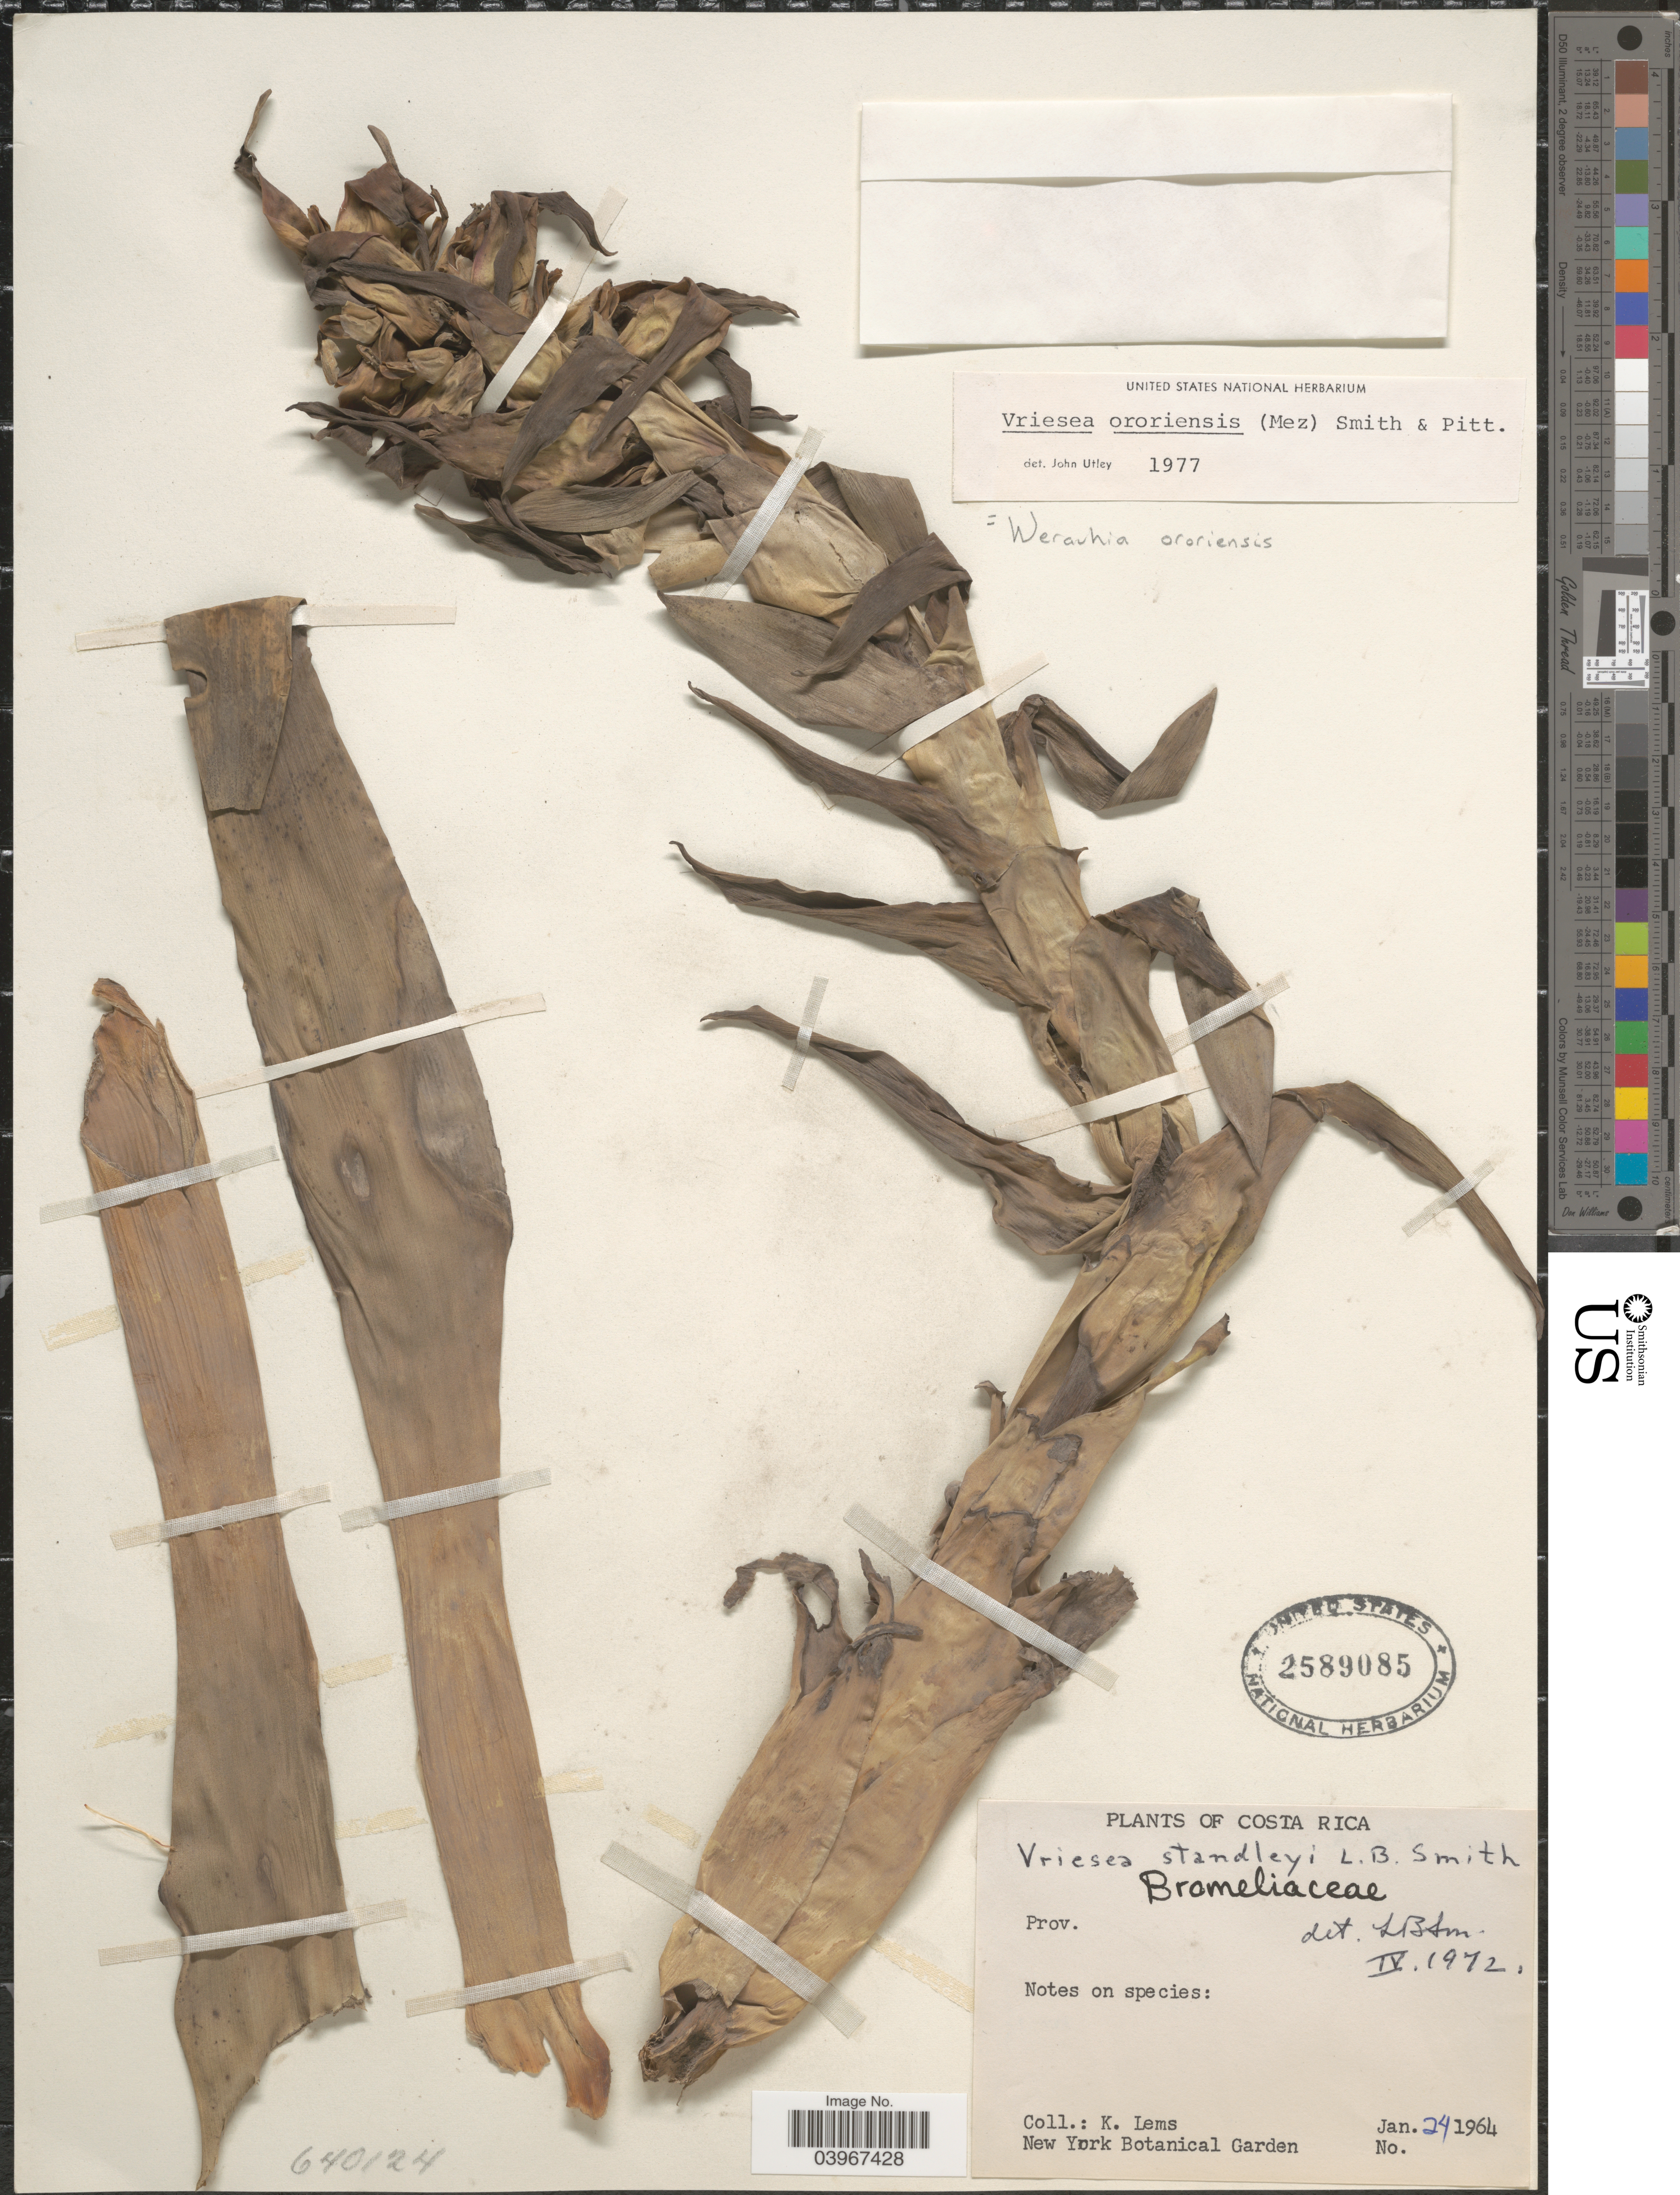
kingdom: Plantae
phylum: Tracheophyta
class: Liliopsida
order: Poales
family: Bromeliaceae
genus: Werauhia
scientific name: Werauhia ororiensis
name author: (Mez) J.R. Grant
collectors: K. Lems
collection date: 1964-01-24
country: Costa Rica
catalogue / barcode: US 2589085